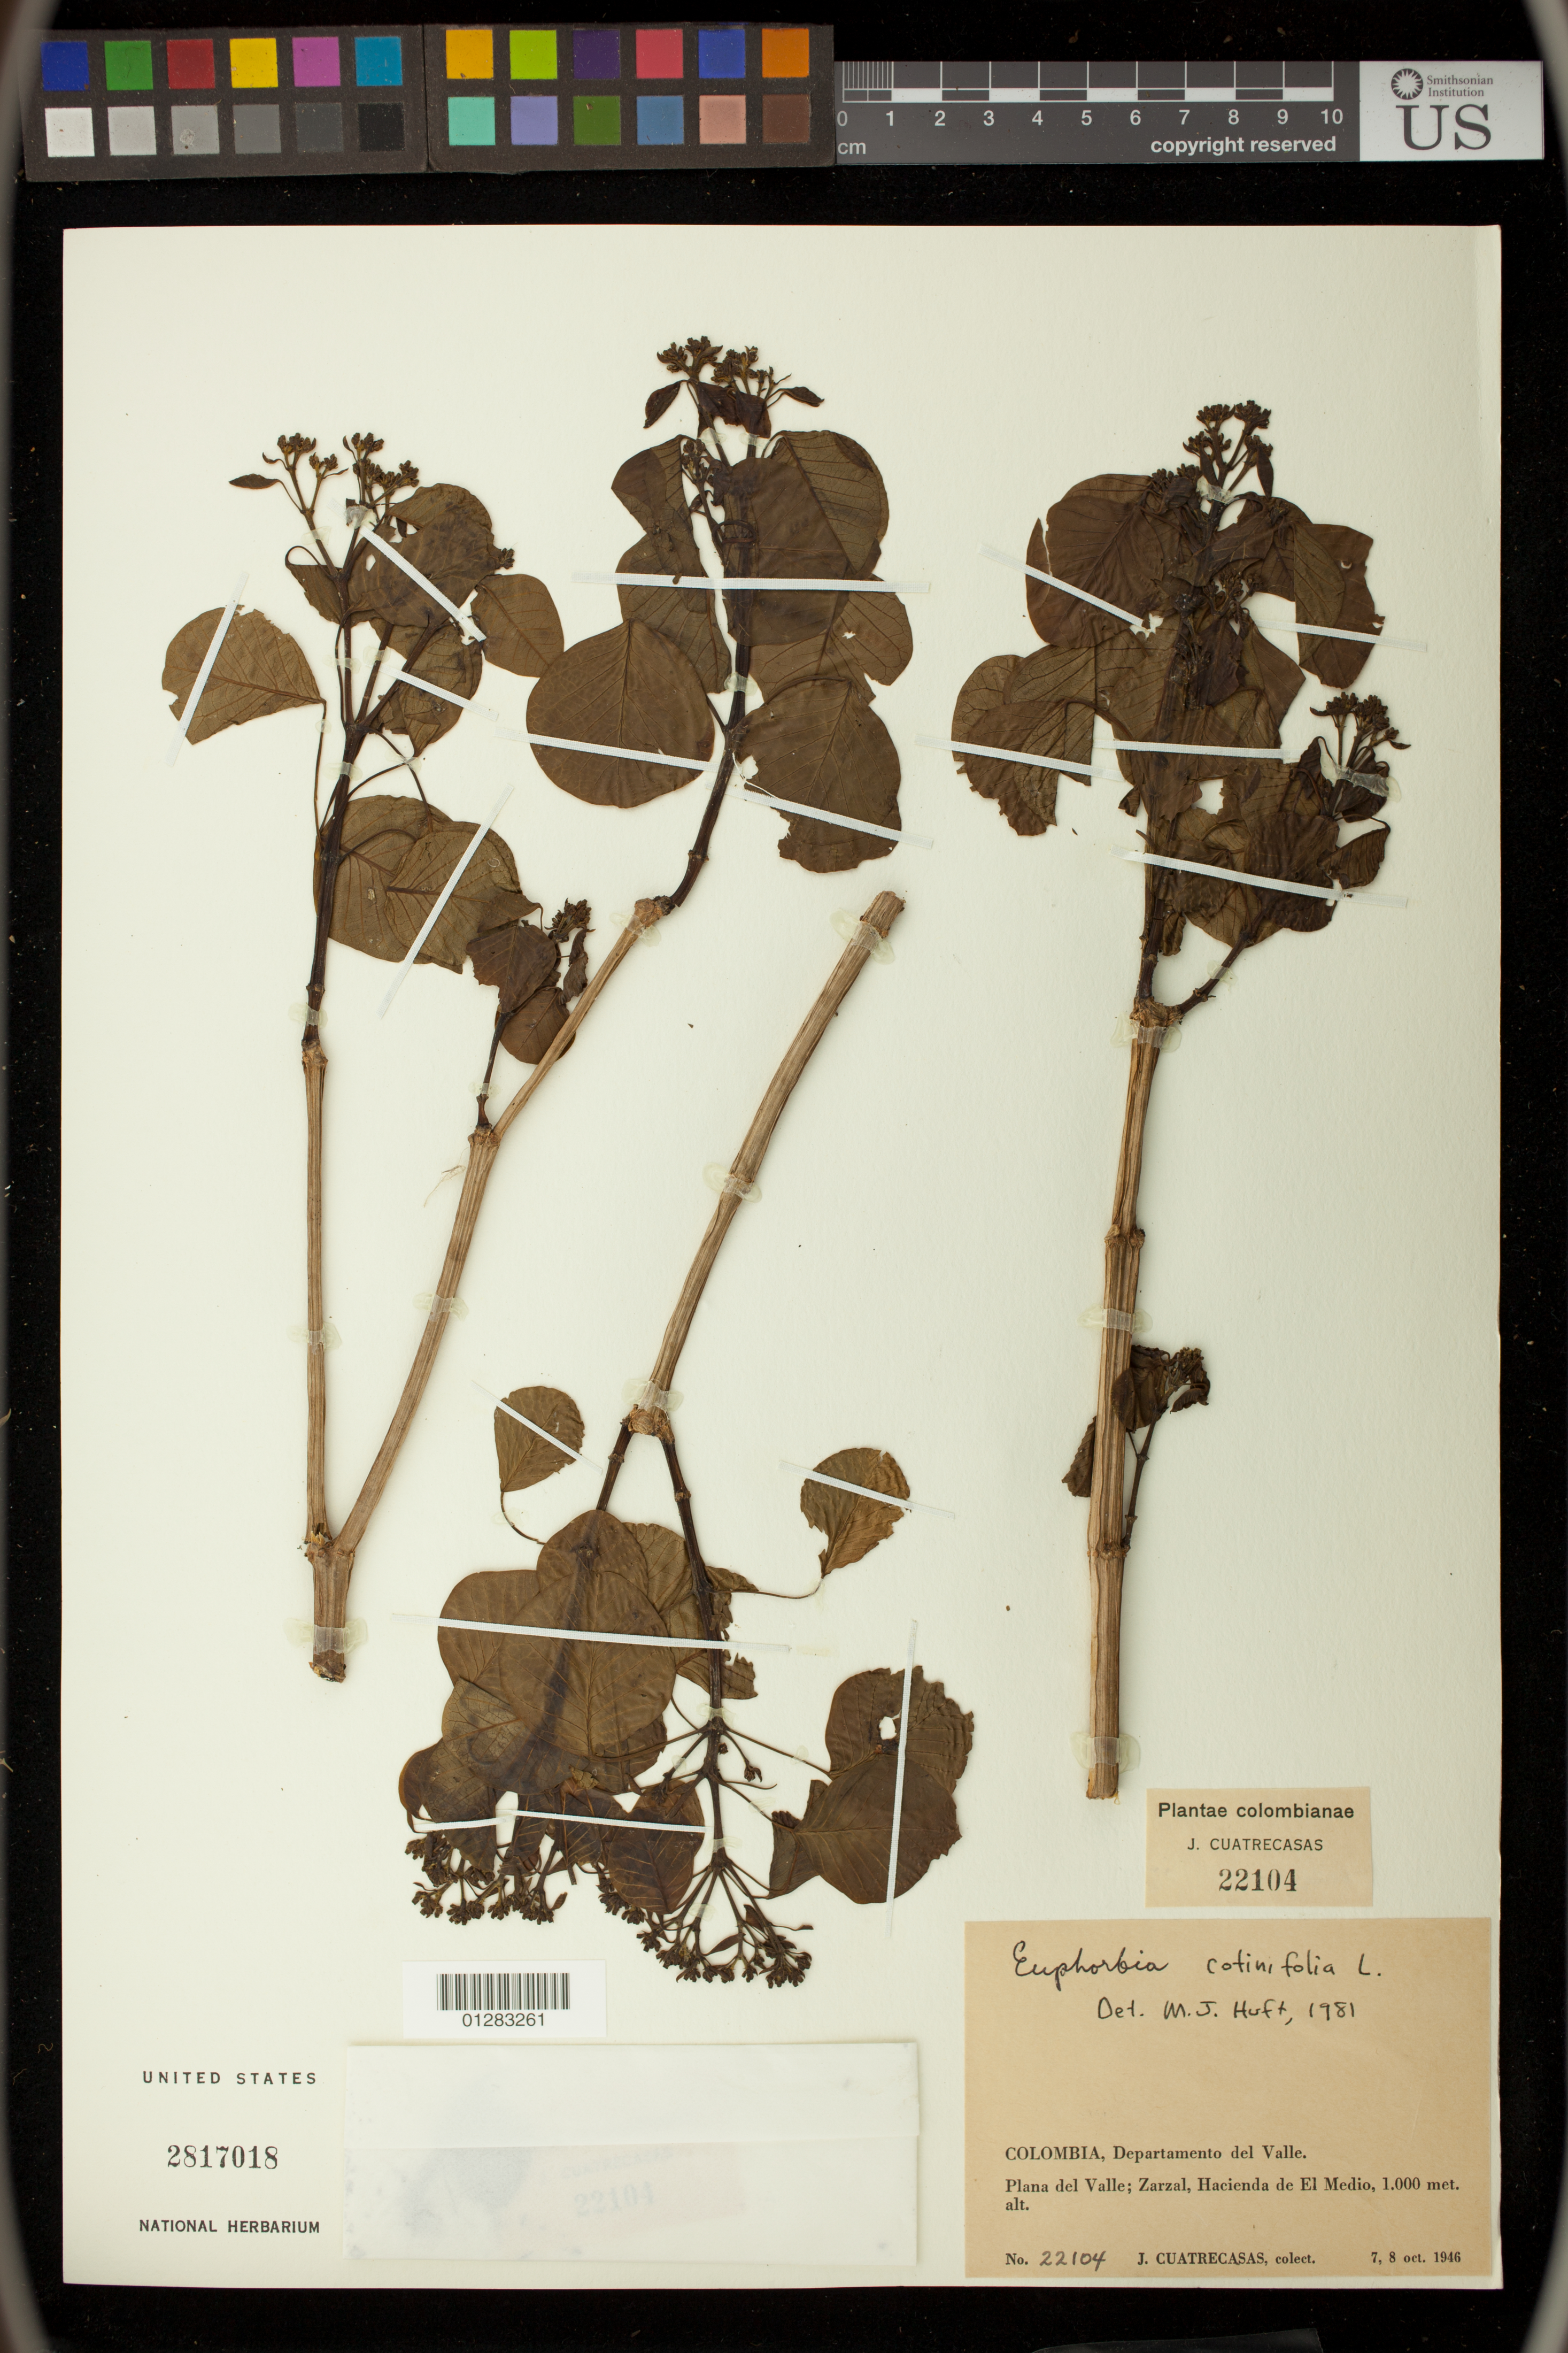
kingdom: Plantae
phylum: Tracheophyta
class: Magnoliopsida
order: Malpighiales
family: Euphorbiaceae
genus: Euphorbia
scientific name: Euphorbia cotinifolia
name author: L.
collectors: J. Cuatrecasas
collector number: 22104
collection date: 1946-10-07/1946-10-08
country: Colombia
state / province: Valle del Cauca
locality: Plana del Valle; Zarzal, Hacienda El Medio . Departamento del Valle.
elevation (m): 1000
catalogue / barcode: US 2817018